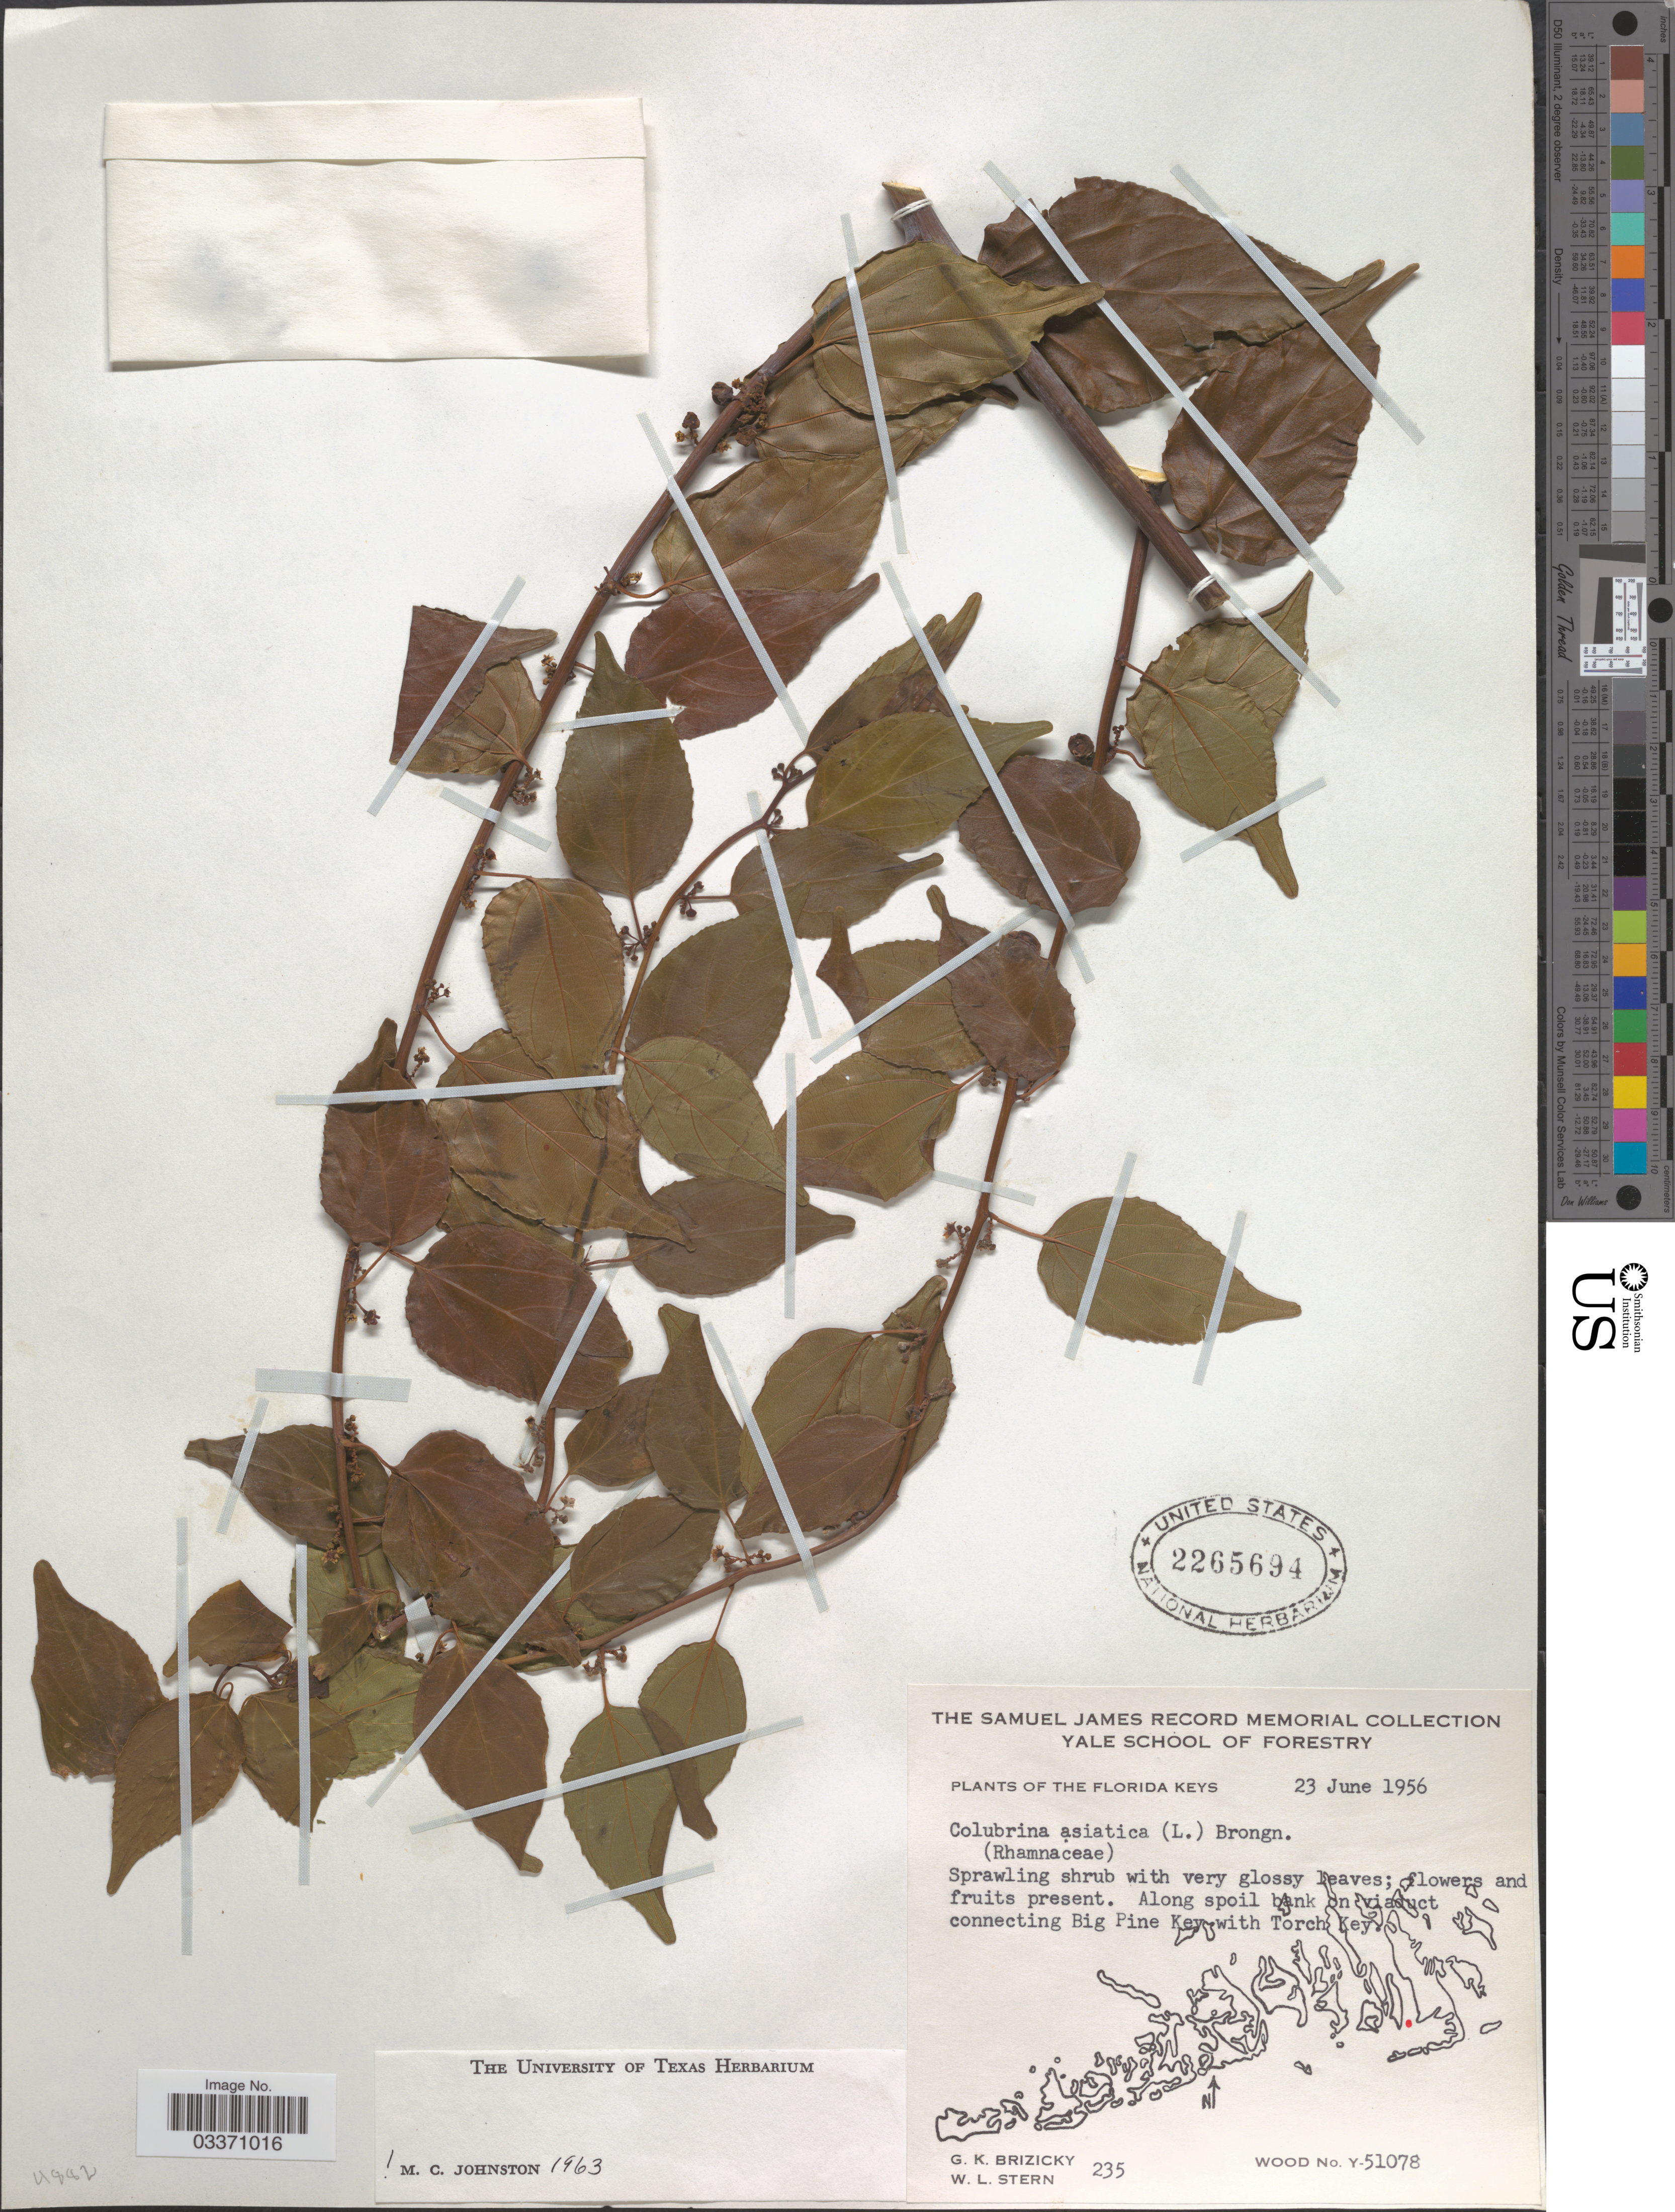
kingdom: Plantae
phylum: Tracheophyta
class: Magnoliopsida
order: Rosales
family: Rhamnaceae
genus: Colubrina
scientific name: Colubrina asiatica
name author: (L.) Brongn.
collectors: G. K. Brizicky & W. L. Stern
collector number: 235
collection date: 1956-06-23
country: United States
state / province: Florida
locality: The Florida Keys. Along spoil bank on viaduct connecting Big Pine Key with Torch Key.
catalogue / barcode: US 2265694